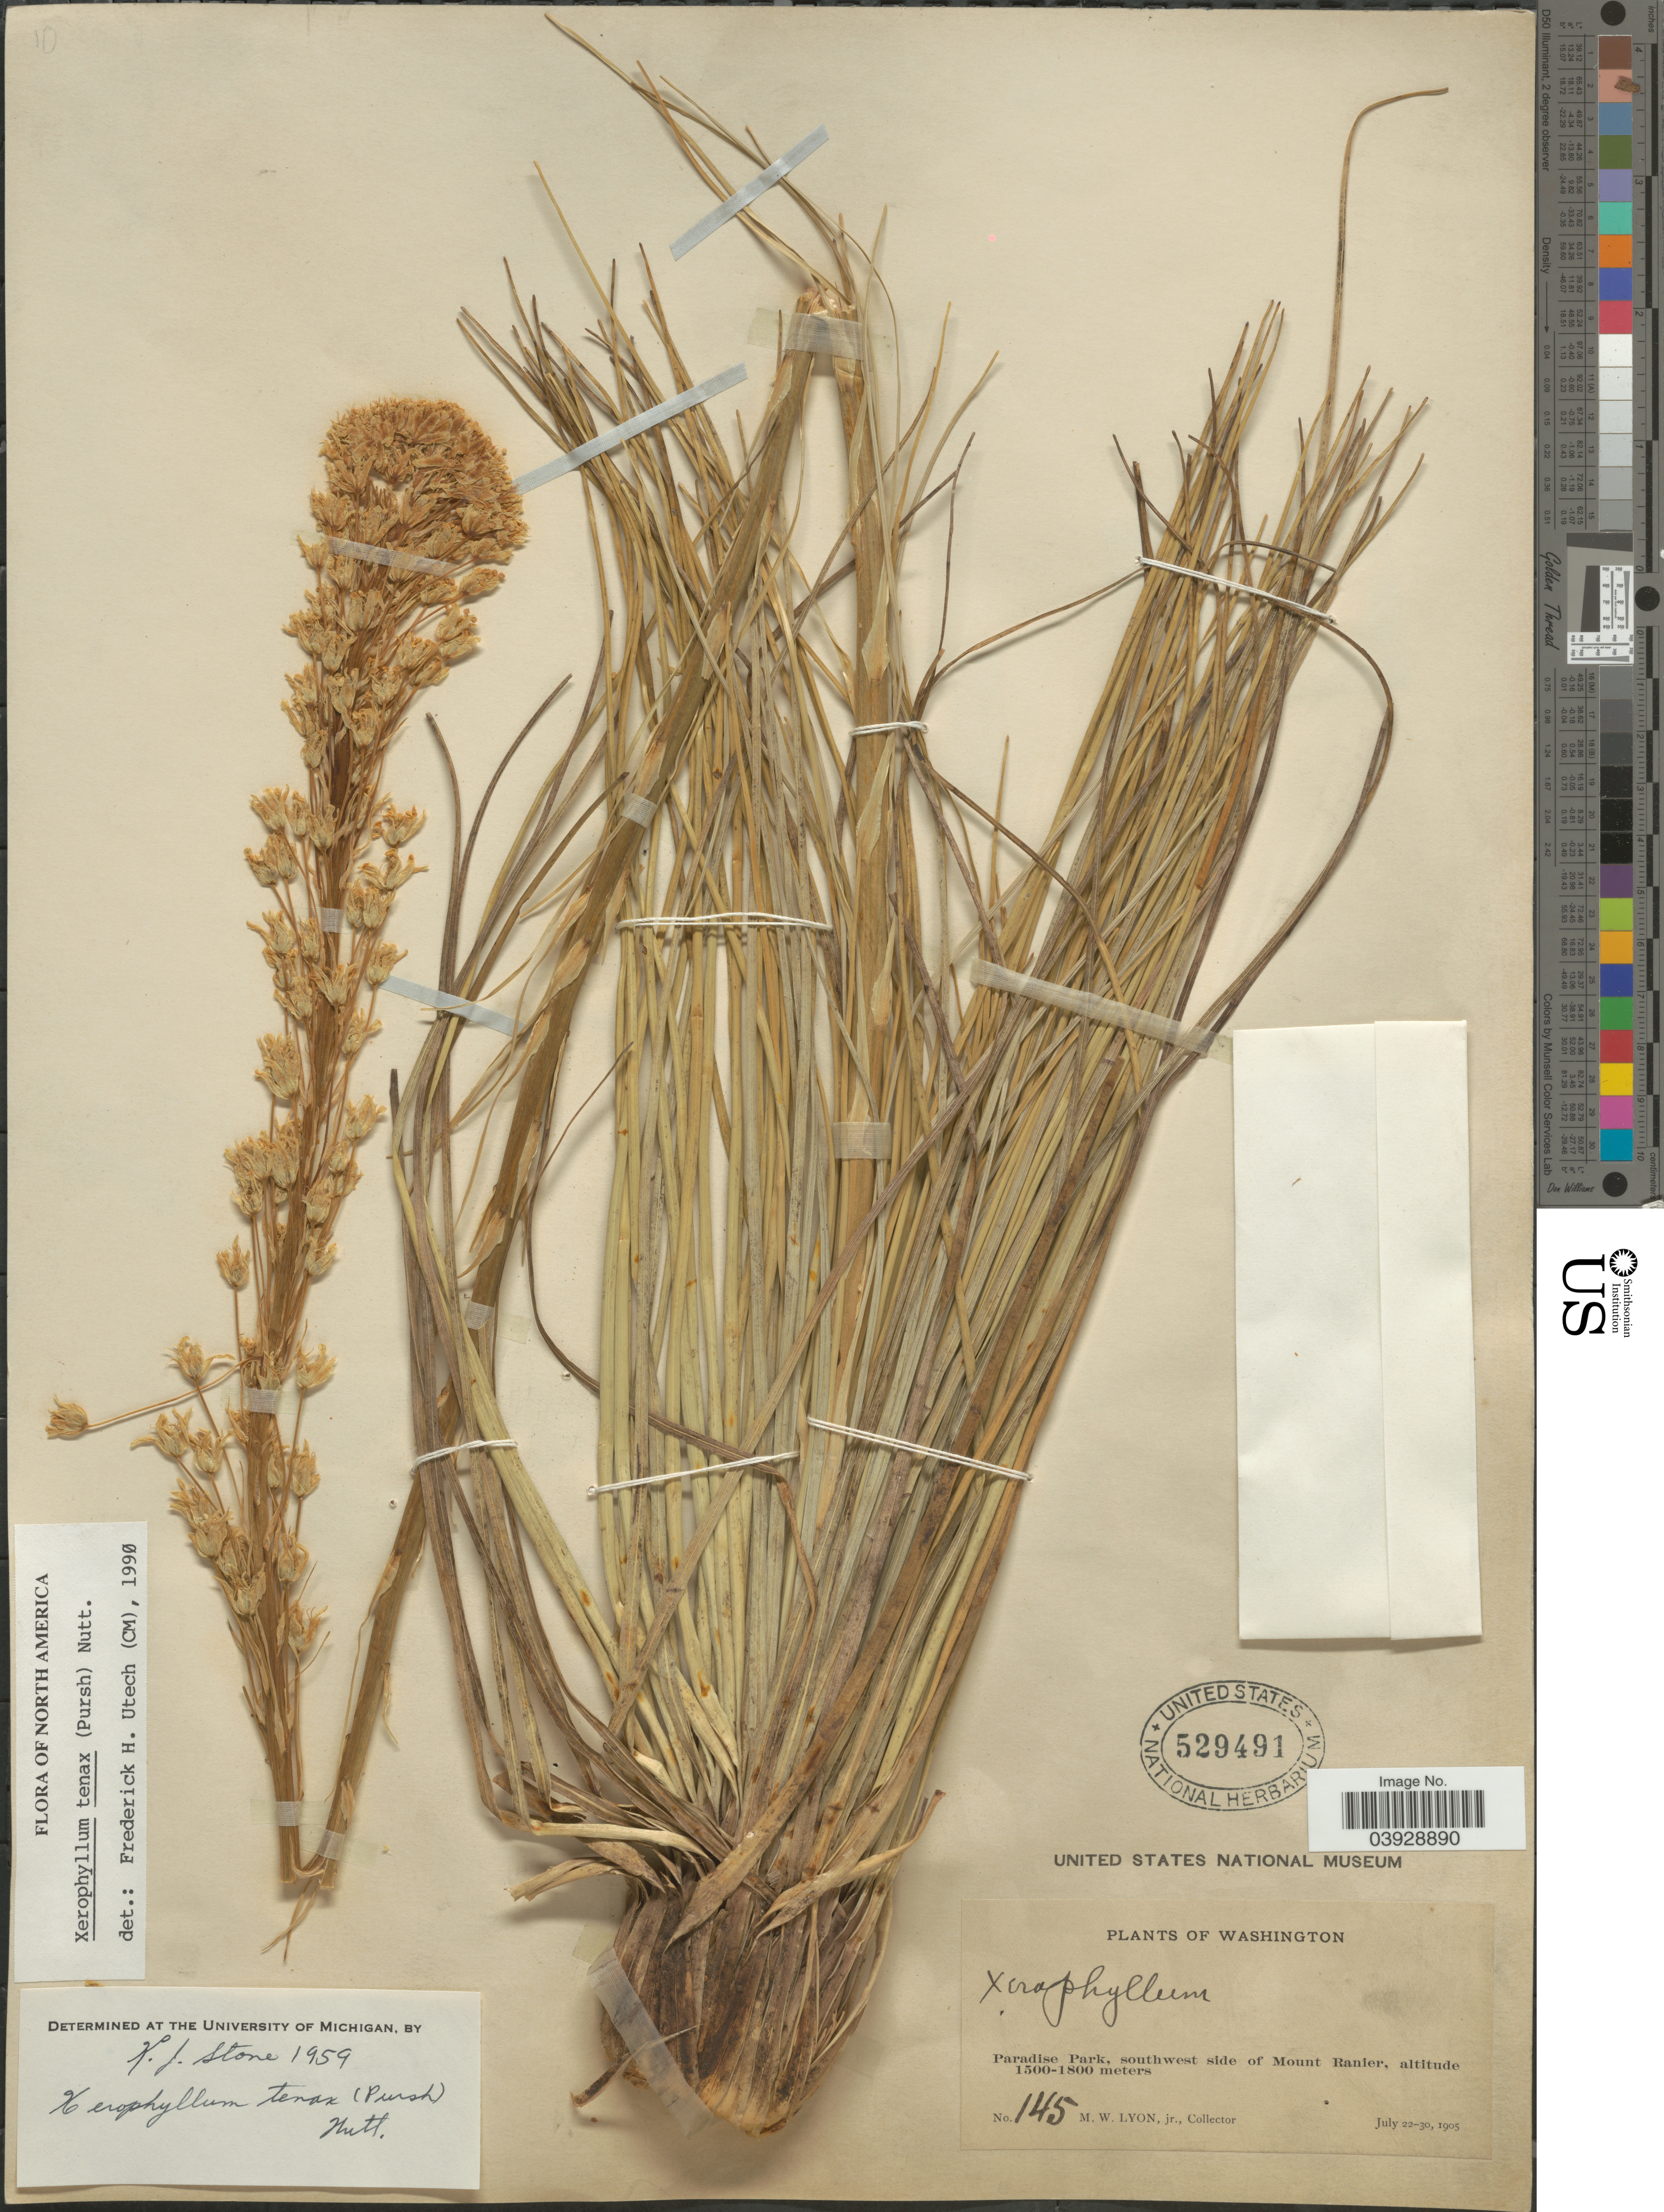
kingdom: Plantae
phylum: Tracheophyta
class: Liliopsida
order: Liliales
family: Melanthiaceae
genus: Xerophyllum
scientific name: Xerophyllum tenax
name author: (Pursh) Nutt.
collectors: M. Lyon Jr.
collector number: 145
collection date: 1905-07-22/1905-07-30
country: United States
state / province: Washington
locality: Paradise Park, southwest side of Mount Ranier.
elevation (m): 1500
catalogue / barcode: US 529491